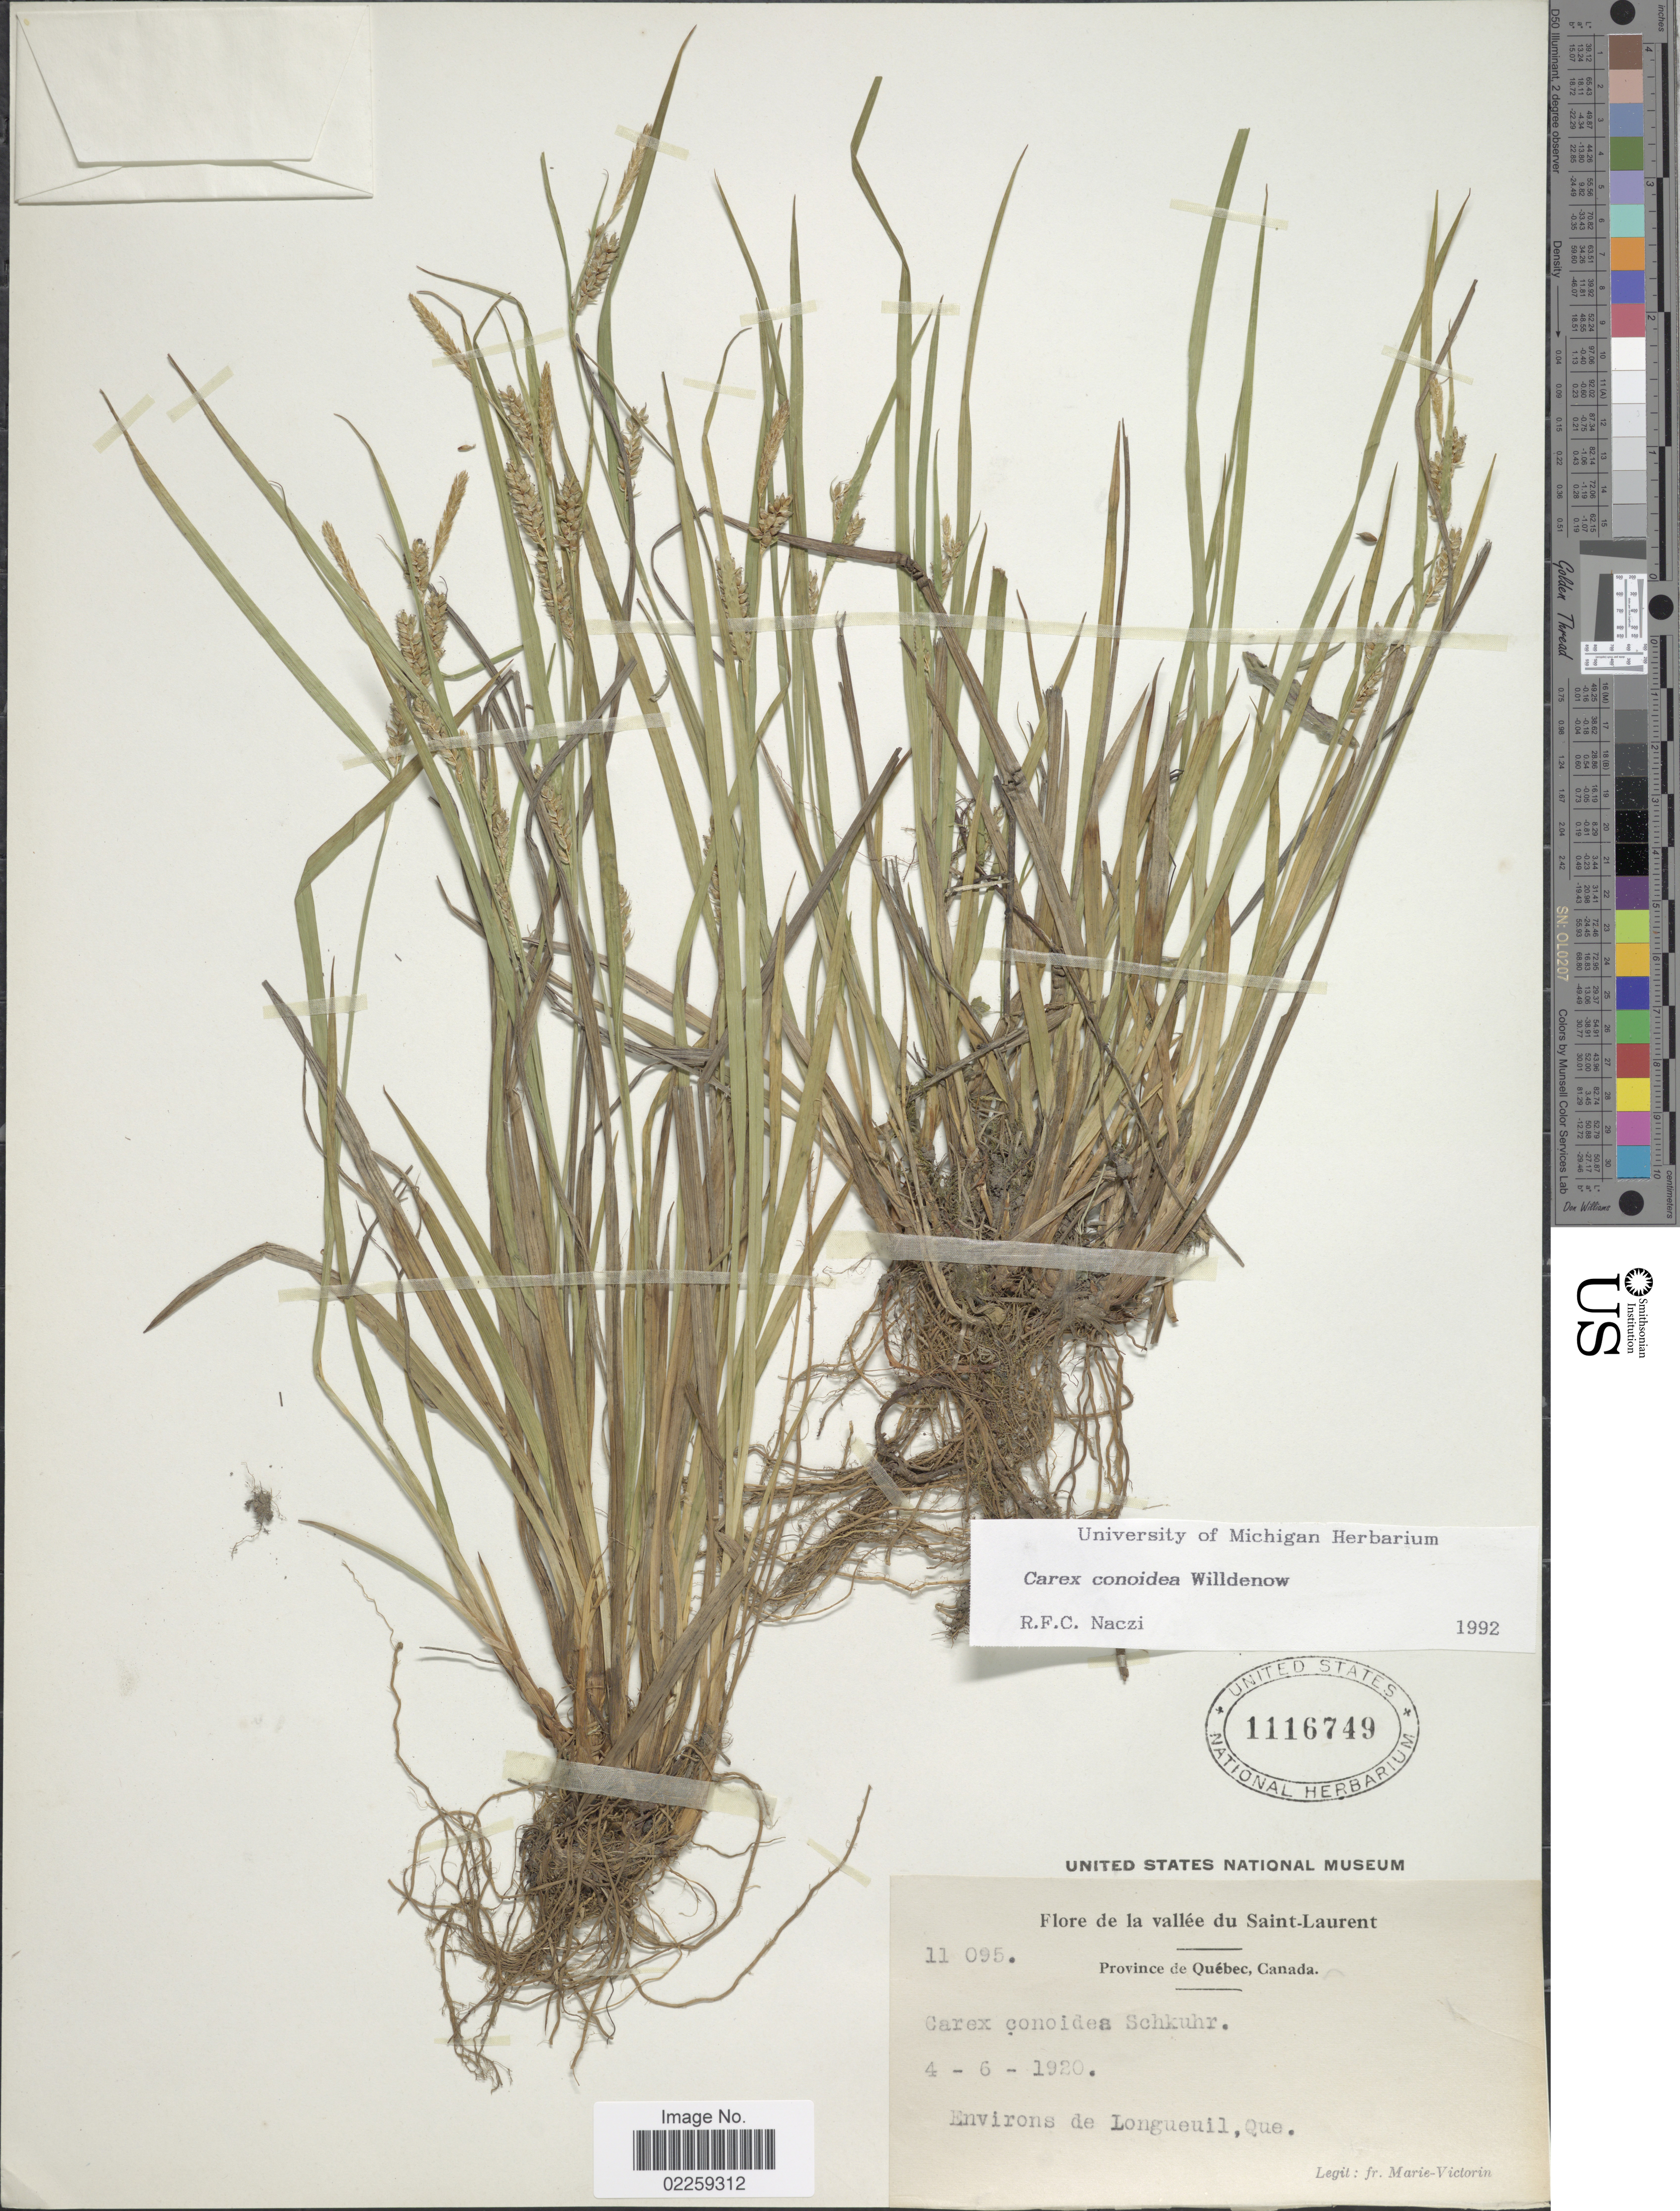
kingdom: Plantae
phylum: Tracheophyta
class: Liliopsida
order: Poales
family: Cyperaceae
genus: Carex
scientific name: Carex conoidea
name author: Willd.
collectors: Fr. Marie-Victorin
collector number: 11095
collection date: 1920-04-06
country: Canada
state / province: Quebec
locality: De la vallee du Saint-Laurent, Environs de Longueil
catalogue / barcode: US 1116749